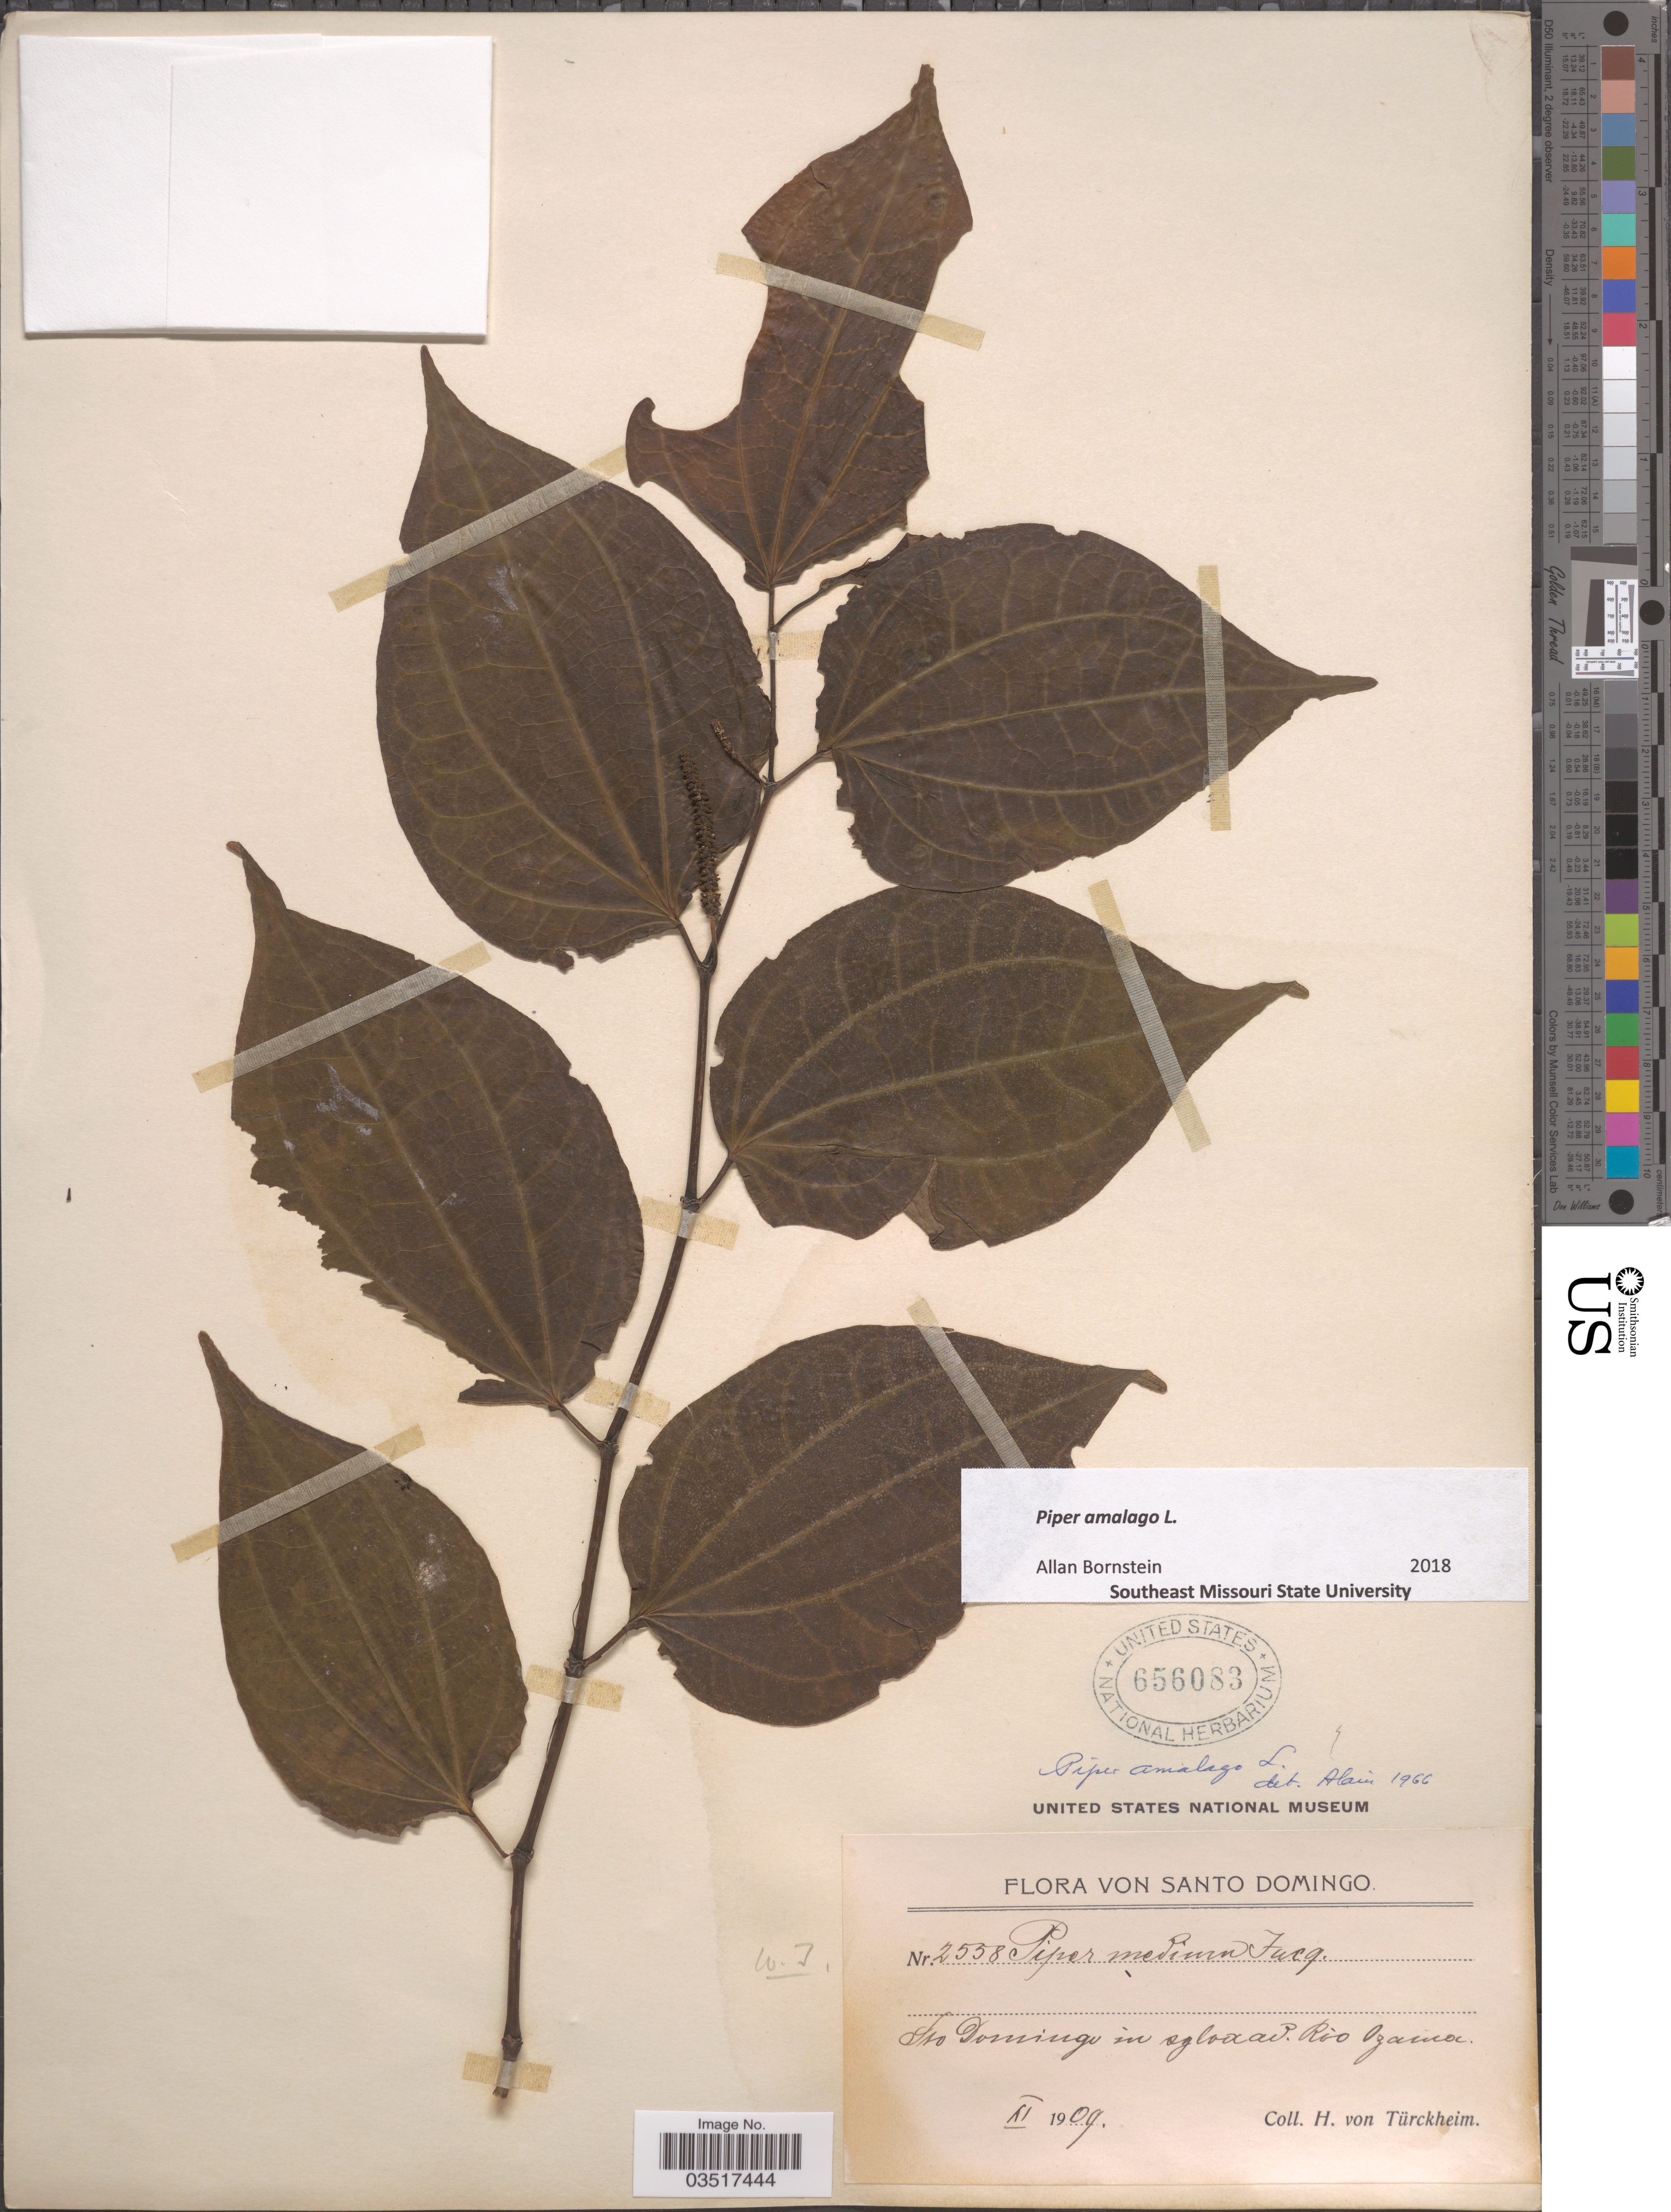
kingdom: Plantae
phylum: Tracheophyta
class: Magnoliopsida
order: Piperales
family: Piperaceae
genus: Piper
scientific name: Piper amalago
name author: L.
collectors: H. von Türckheim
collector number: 2558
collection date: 1909-11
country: Dominican Republic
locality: Santo Domingo. Sto Domingo. Rio Ozama.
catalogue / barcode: US 656083